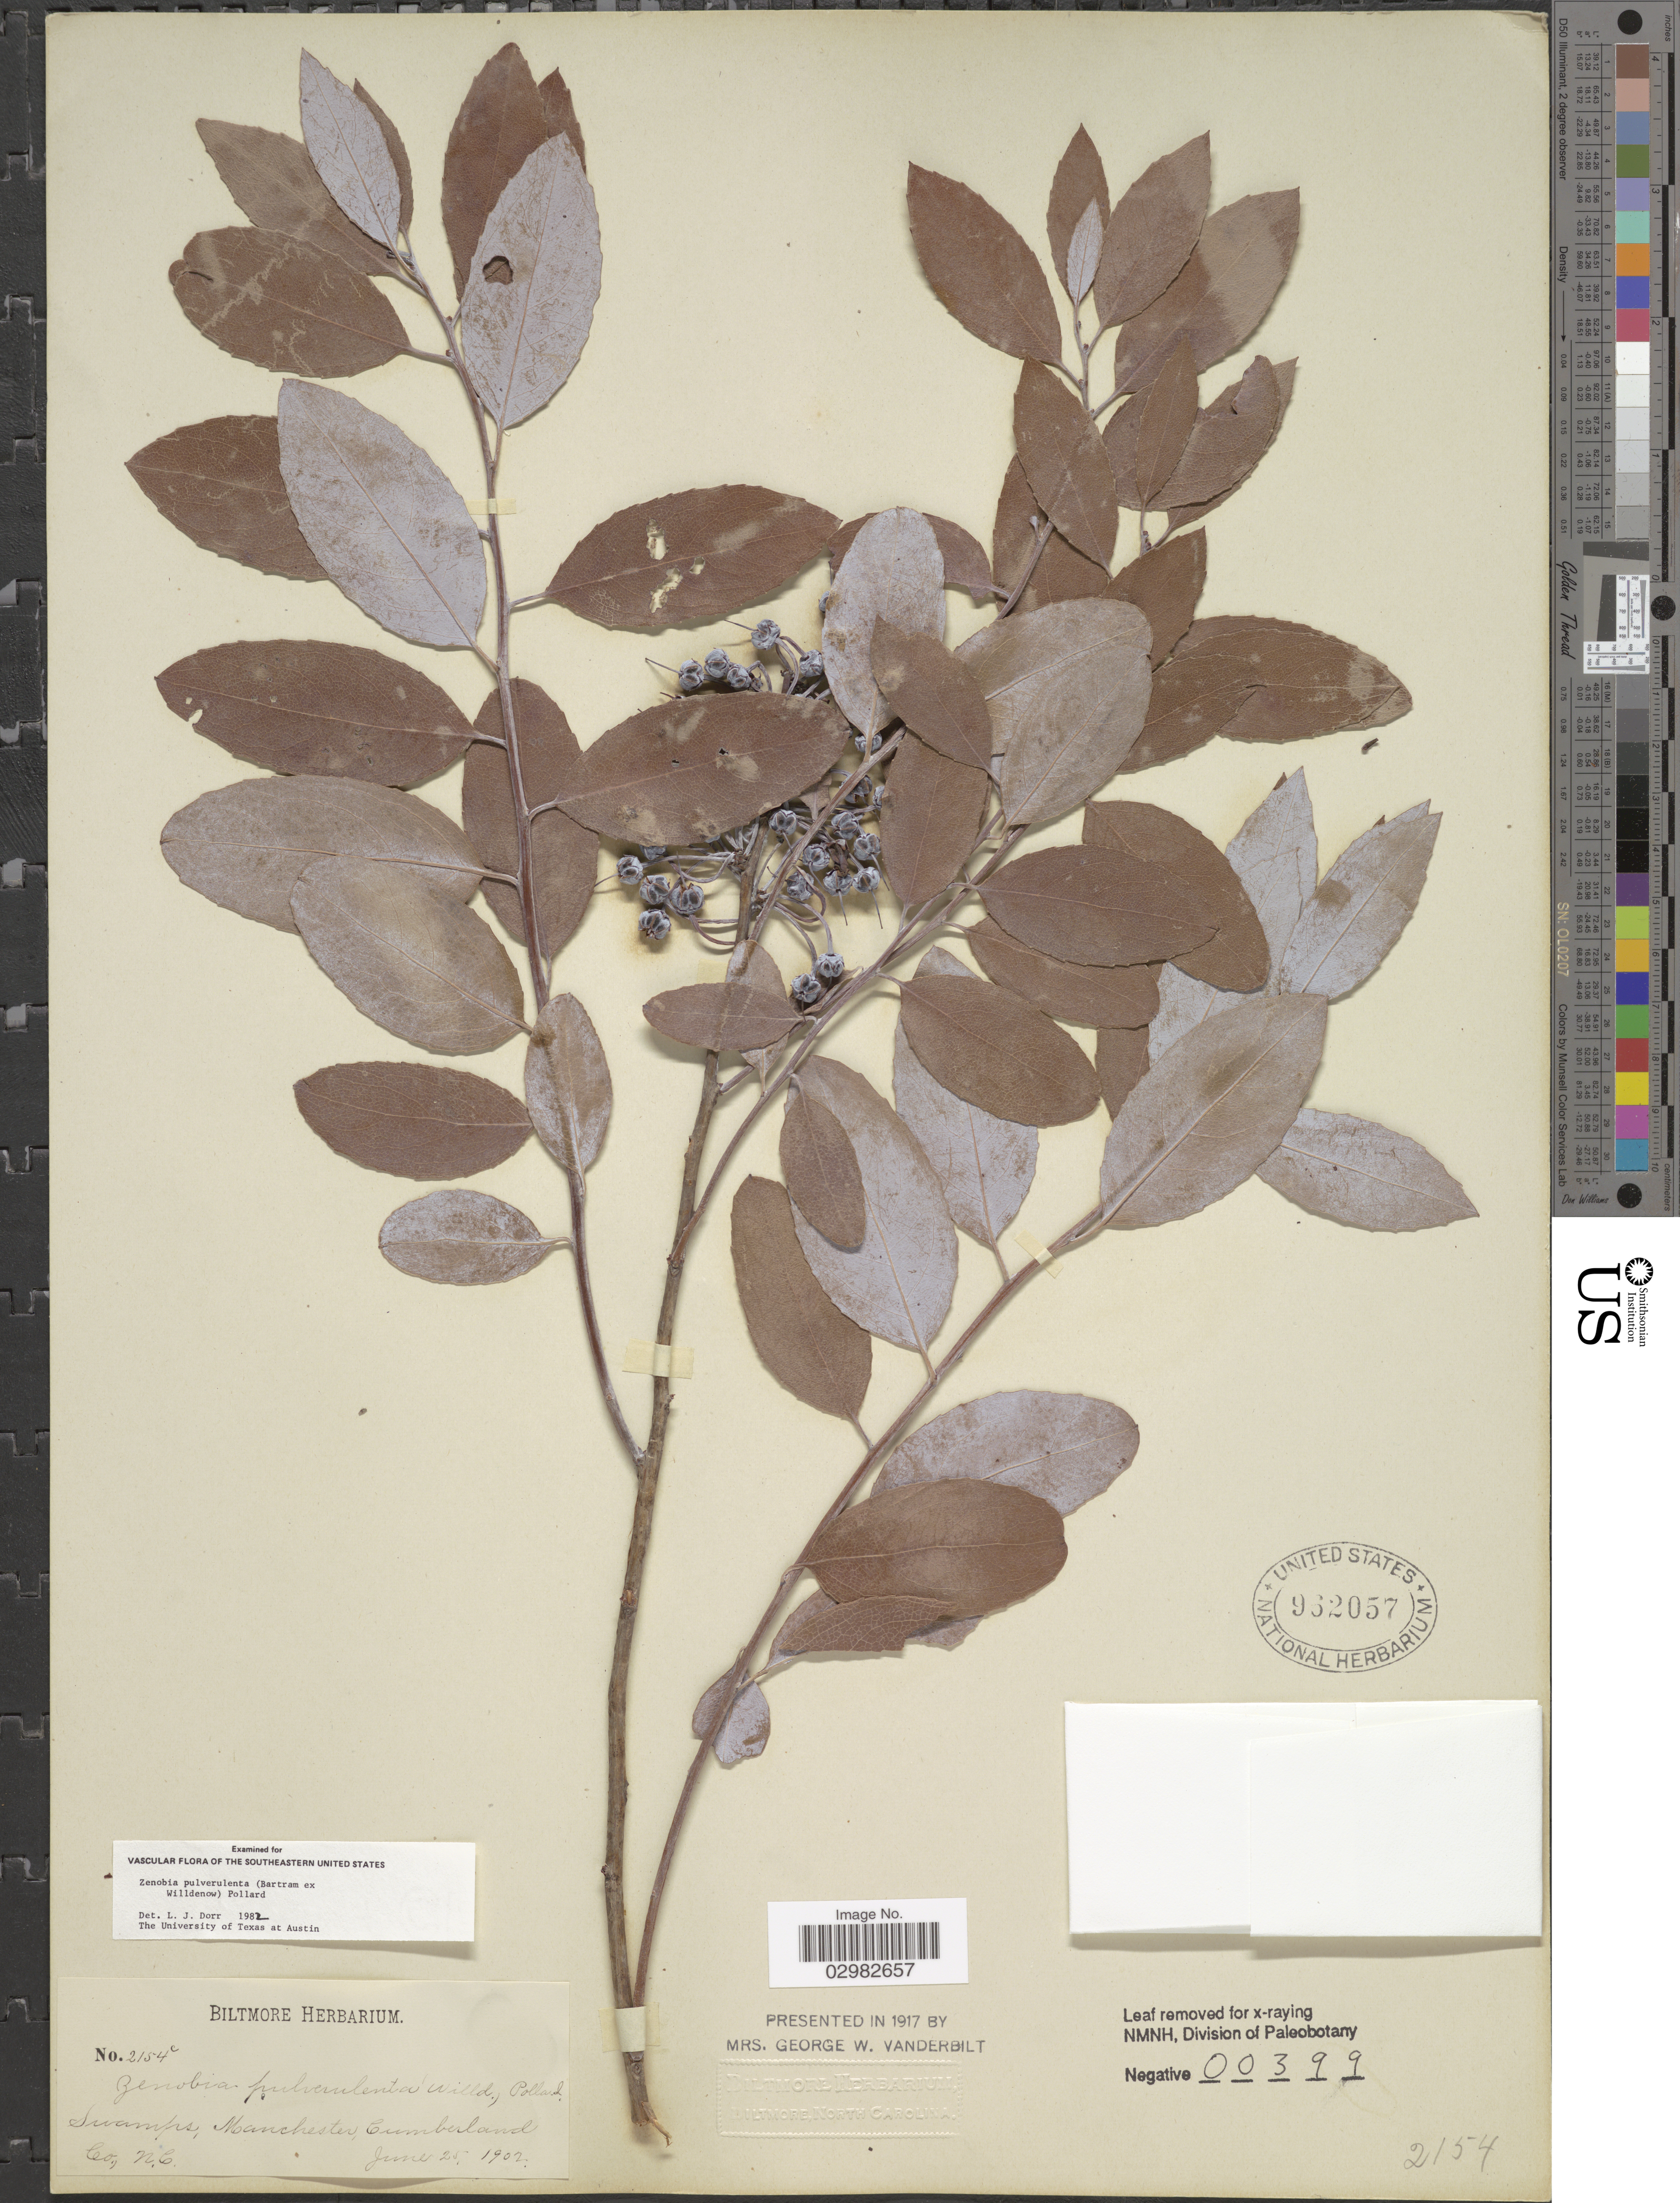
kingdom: Plantae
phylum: Tracheophyta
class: Magnoliopsida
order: Ericales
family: Ericaceae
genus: Zenobia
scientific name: Zenobia pulverulenta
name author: (W. Bartram ex Willd.) Pollard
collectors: ex herb. Biltmore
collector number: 2154c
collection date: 1902-06-25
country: United States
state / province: North Carolina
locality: Pollard Swamps, Manchester, Cumberland.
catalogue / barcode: US 962057